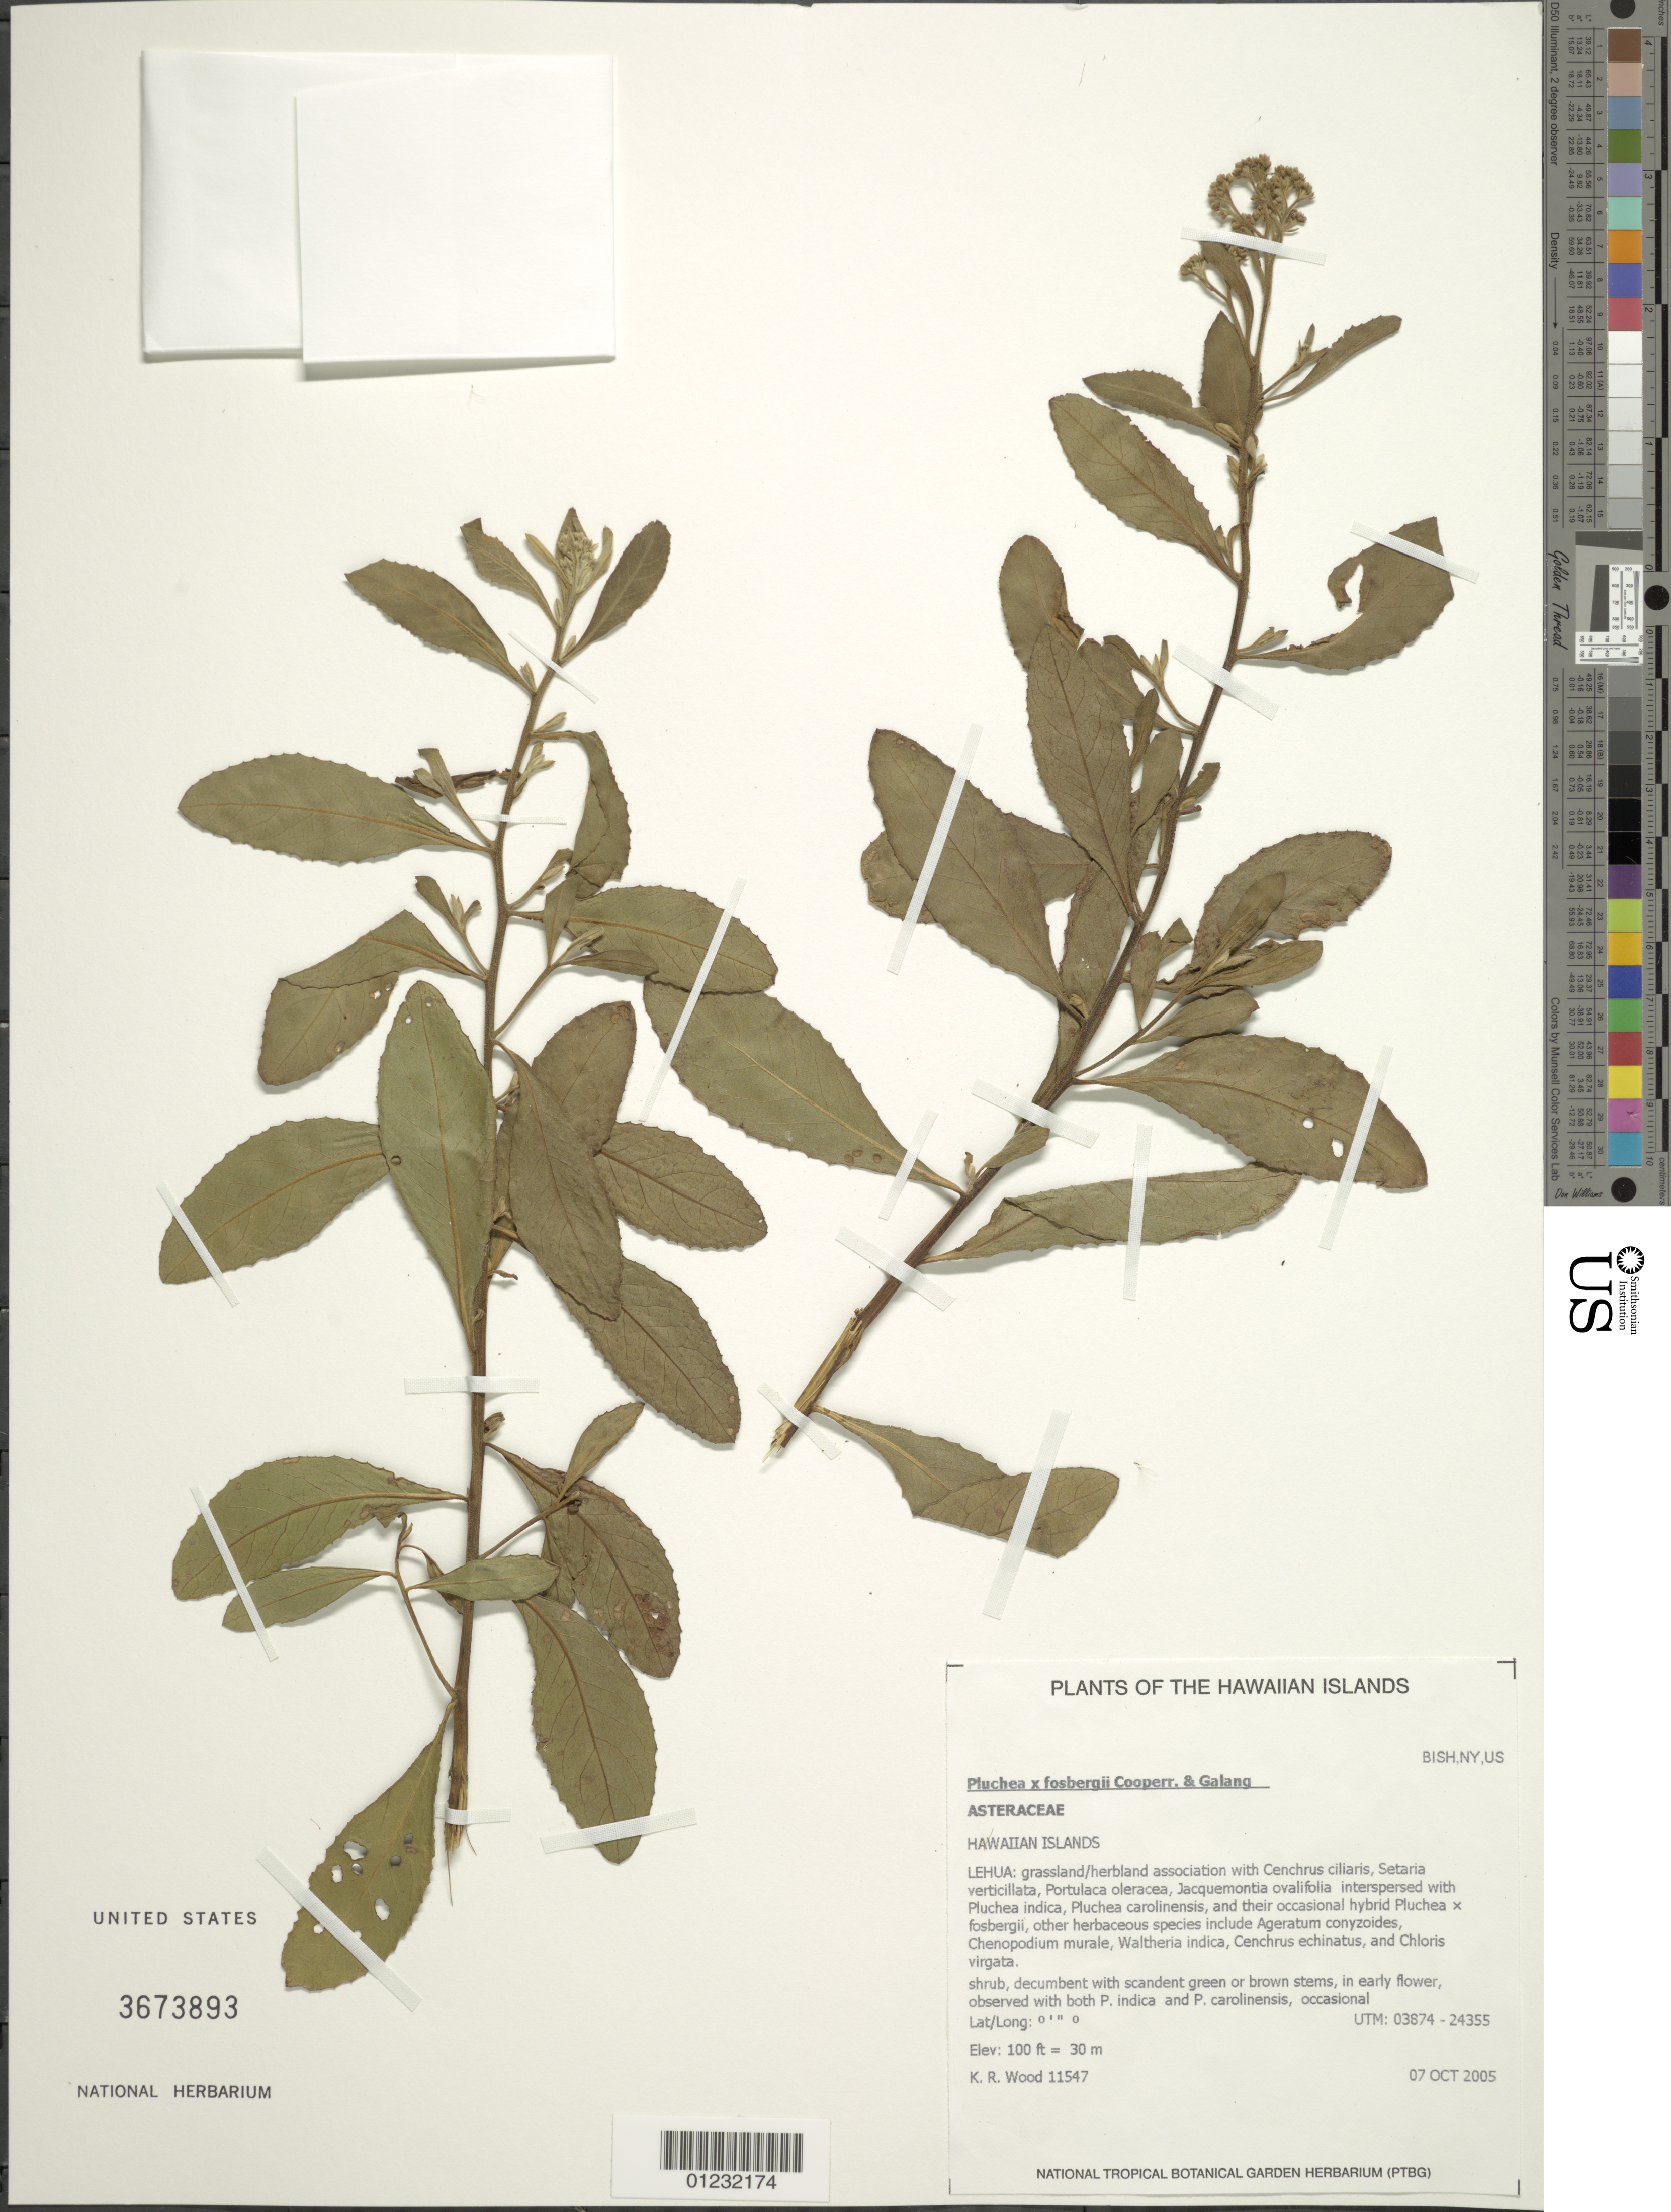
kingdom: Plantae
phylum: Tracheophyta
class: Magnoliopsida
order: Asterales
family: Asteraceae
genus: Pluchea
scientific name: Pluchea x fosbergii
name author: Cooperr. & Galang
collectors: K. R. Wood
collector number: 11547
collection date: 2005-10-07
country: United States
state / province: Hawaii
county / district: Kauai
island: Lehua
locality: Grassland/herbland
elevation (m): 30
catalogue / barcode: US 3673893